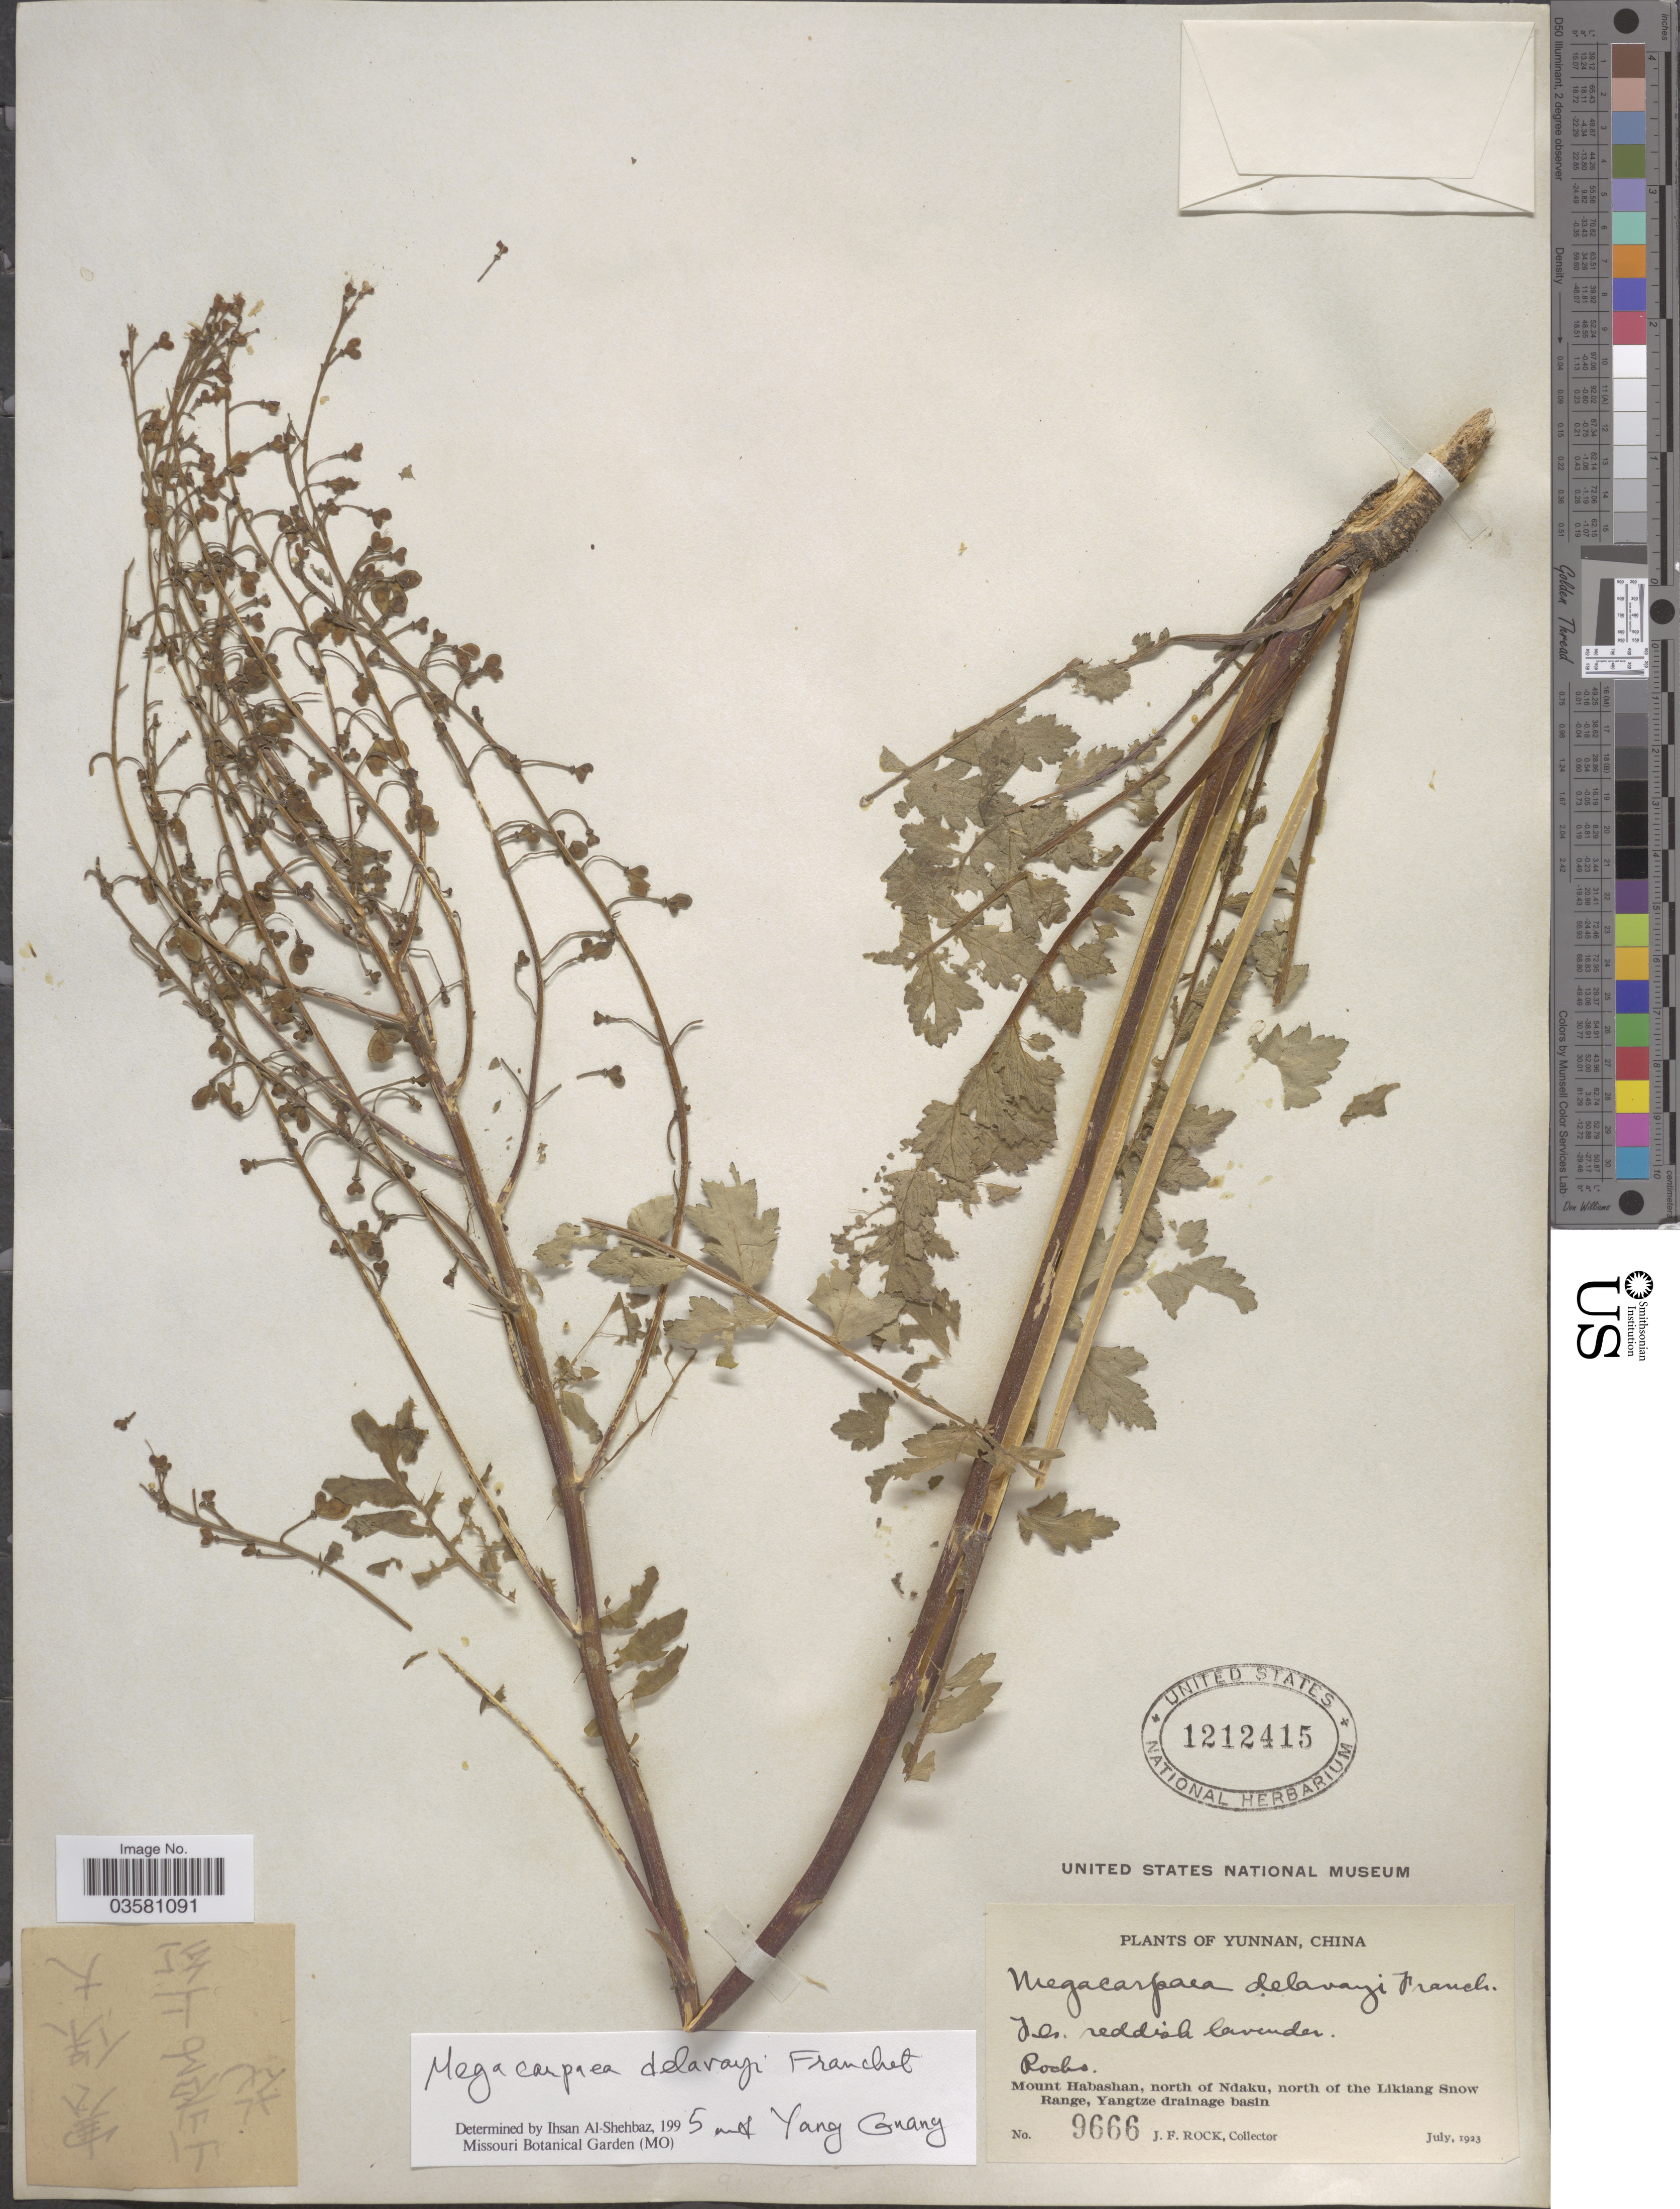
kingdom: Plantae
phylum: Tracheophyta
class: Magnoliopsida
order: Brassicales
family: Brassicaceae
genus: Megacarpaea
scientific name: Megacarpaea delavayi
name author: Franch.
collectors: J. Rock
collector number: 9666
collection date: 1923-07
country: China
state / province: Yunnan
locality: Mount Habashan, north of Ndaku, north of the Likiang Snow Range, Yangtze drainage basin.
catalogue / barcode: US 1212415